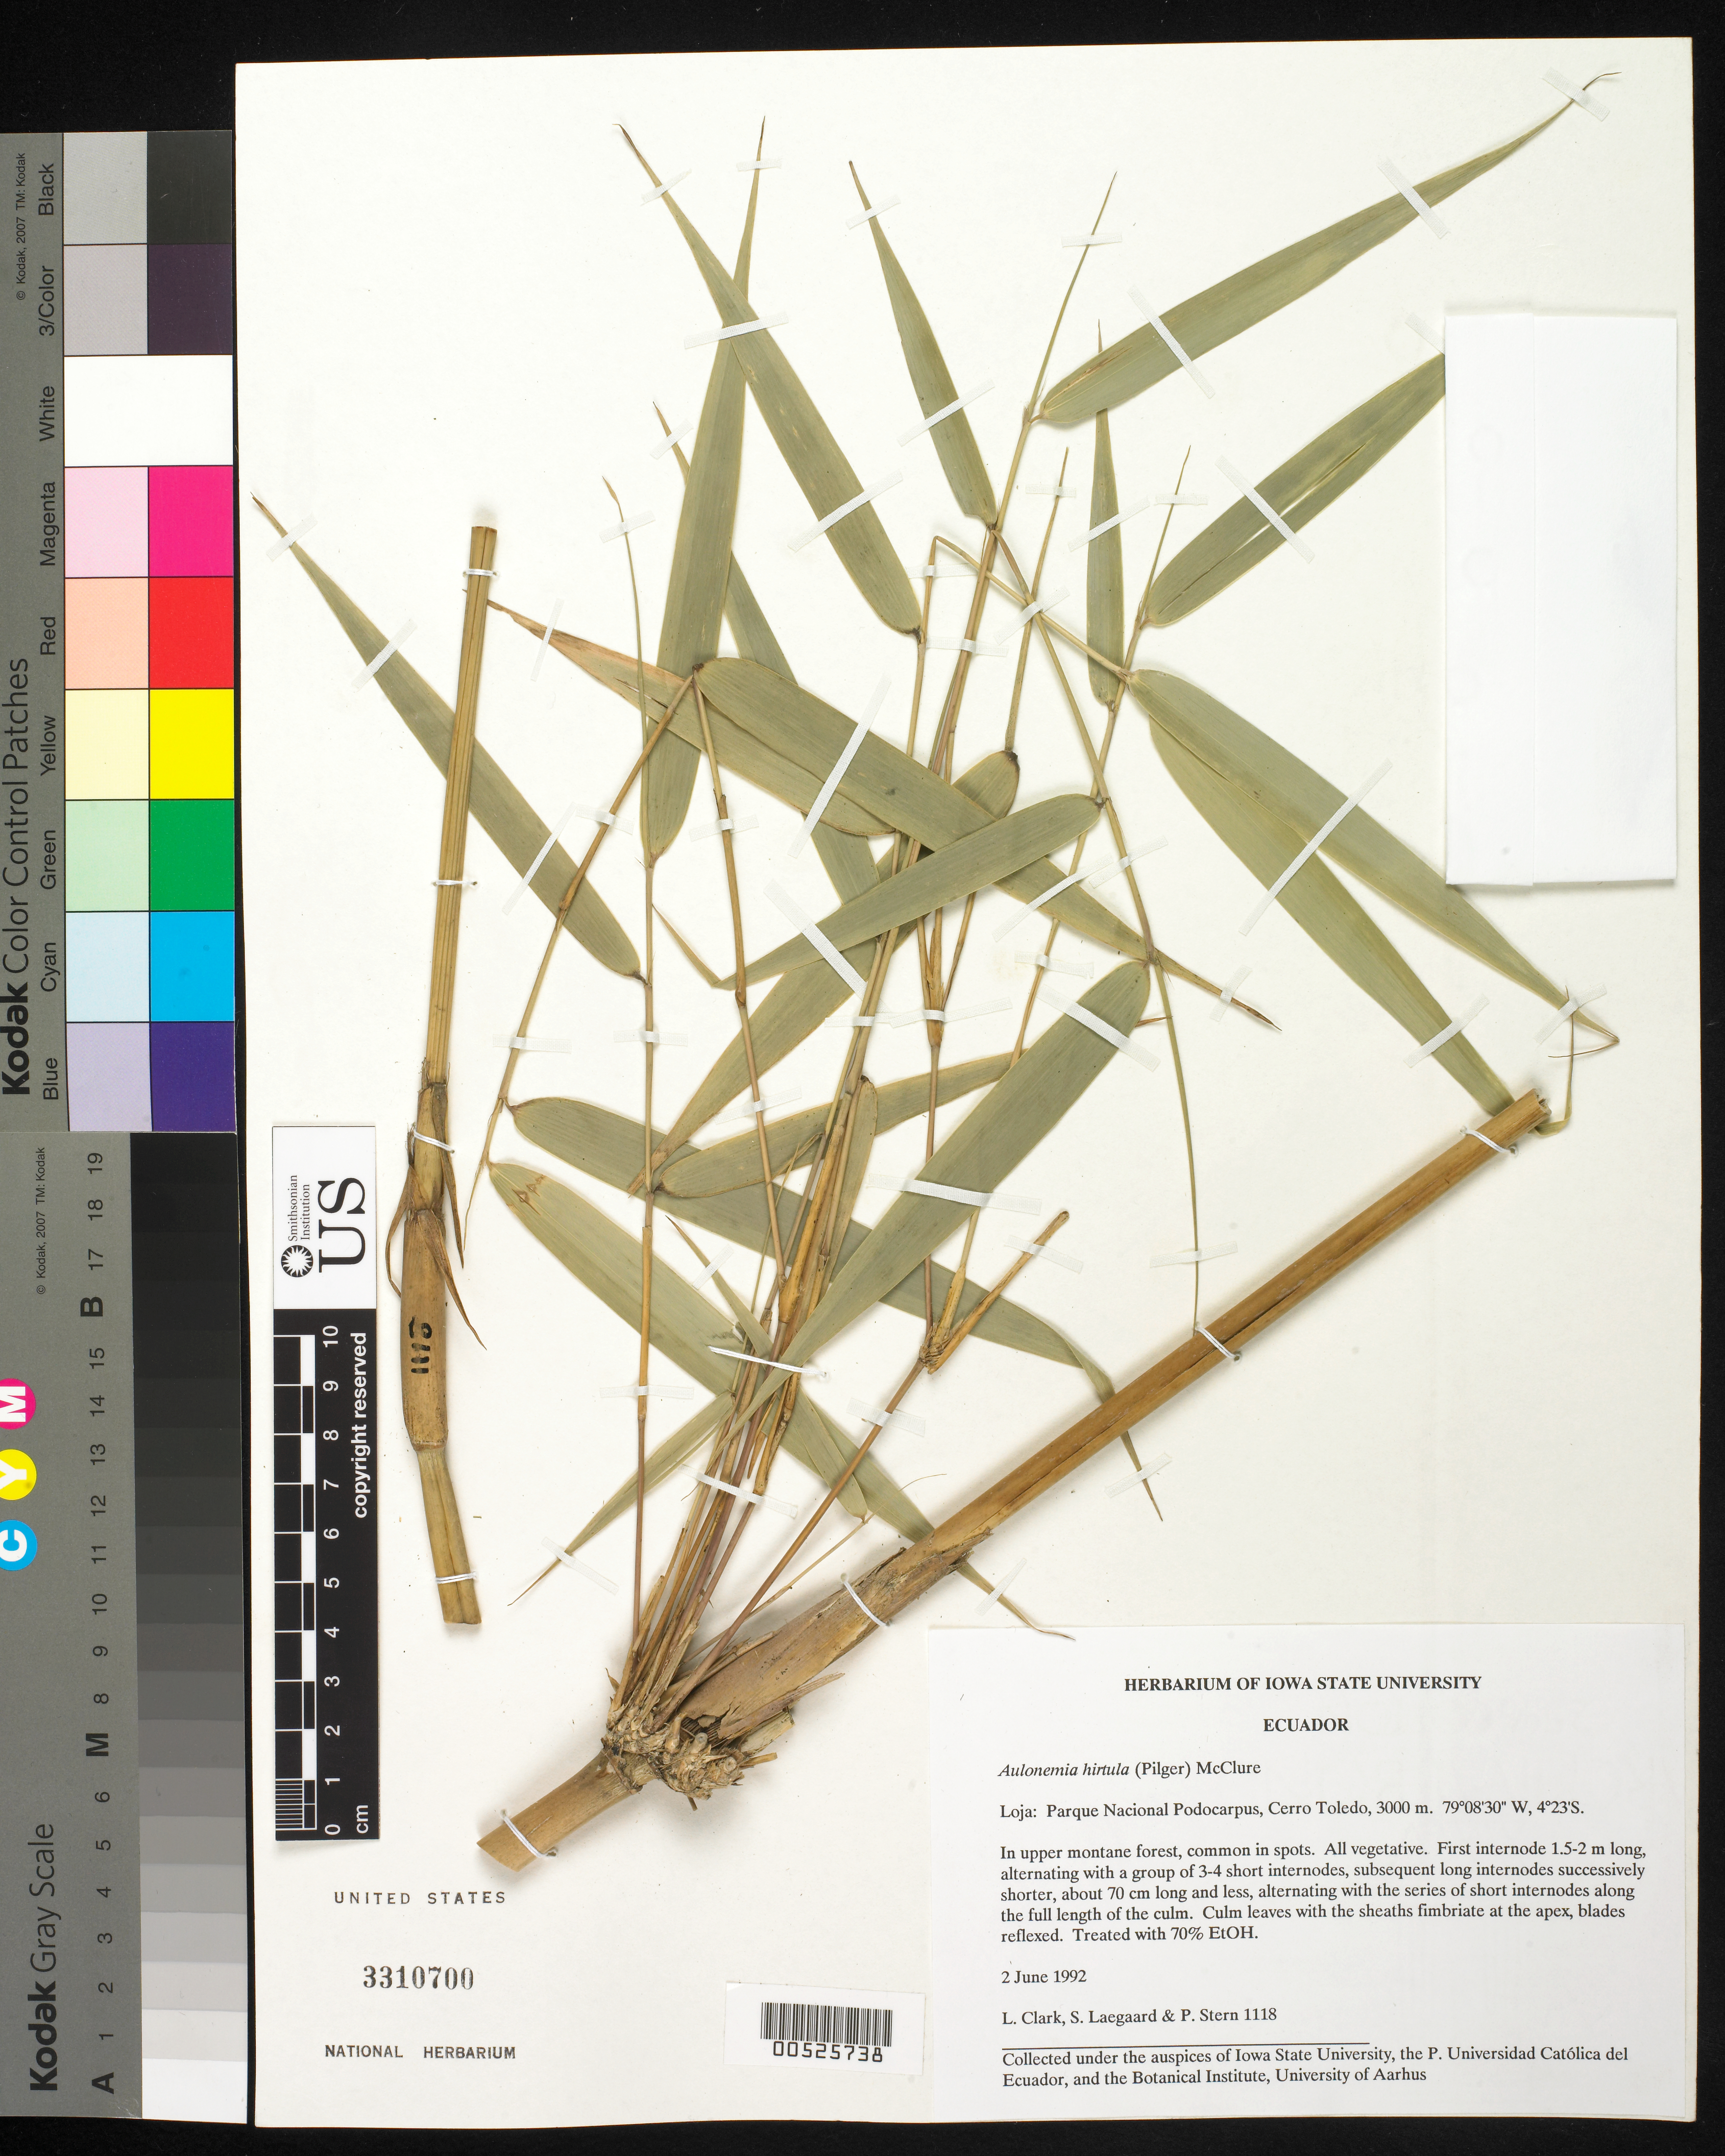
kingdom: Plantae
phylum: Tracheophyta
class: Liliopsida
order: Poales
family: Poaceae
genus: Aulonemia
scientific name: Aulonemia hirtula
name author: (Pilg.) McClure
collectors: L. G. Clark, S. Lægaard & P. Stern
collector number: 1118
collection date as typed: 02 Jun 1992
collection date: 1992-06-02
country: Ecuador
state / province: Loja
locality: Parque Nacional de Podocarpus, Cerro Toledo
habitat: In upper montane forest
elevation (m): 3000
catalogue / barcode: US 3310700